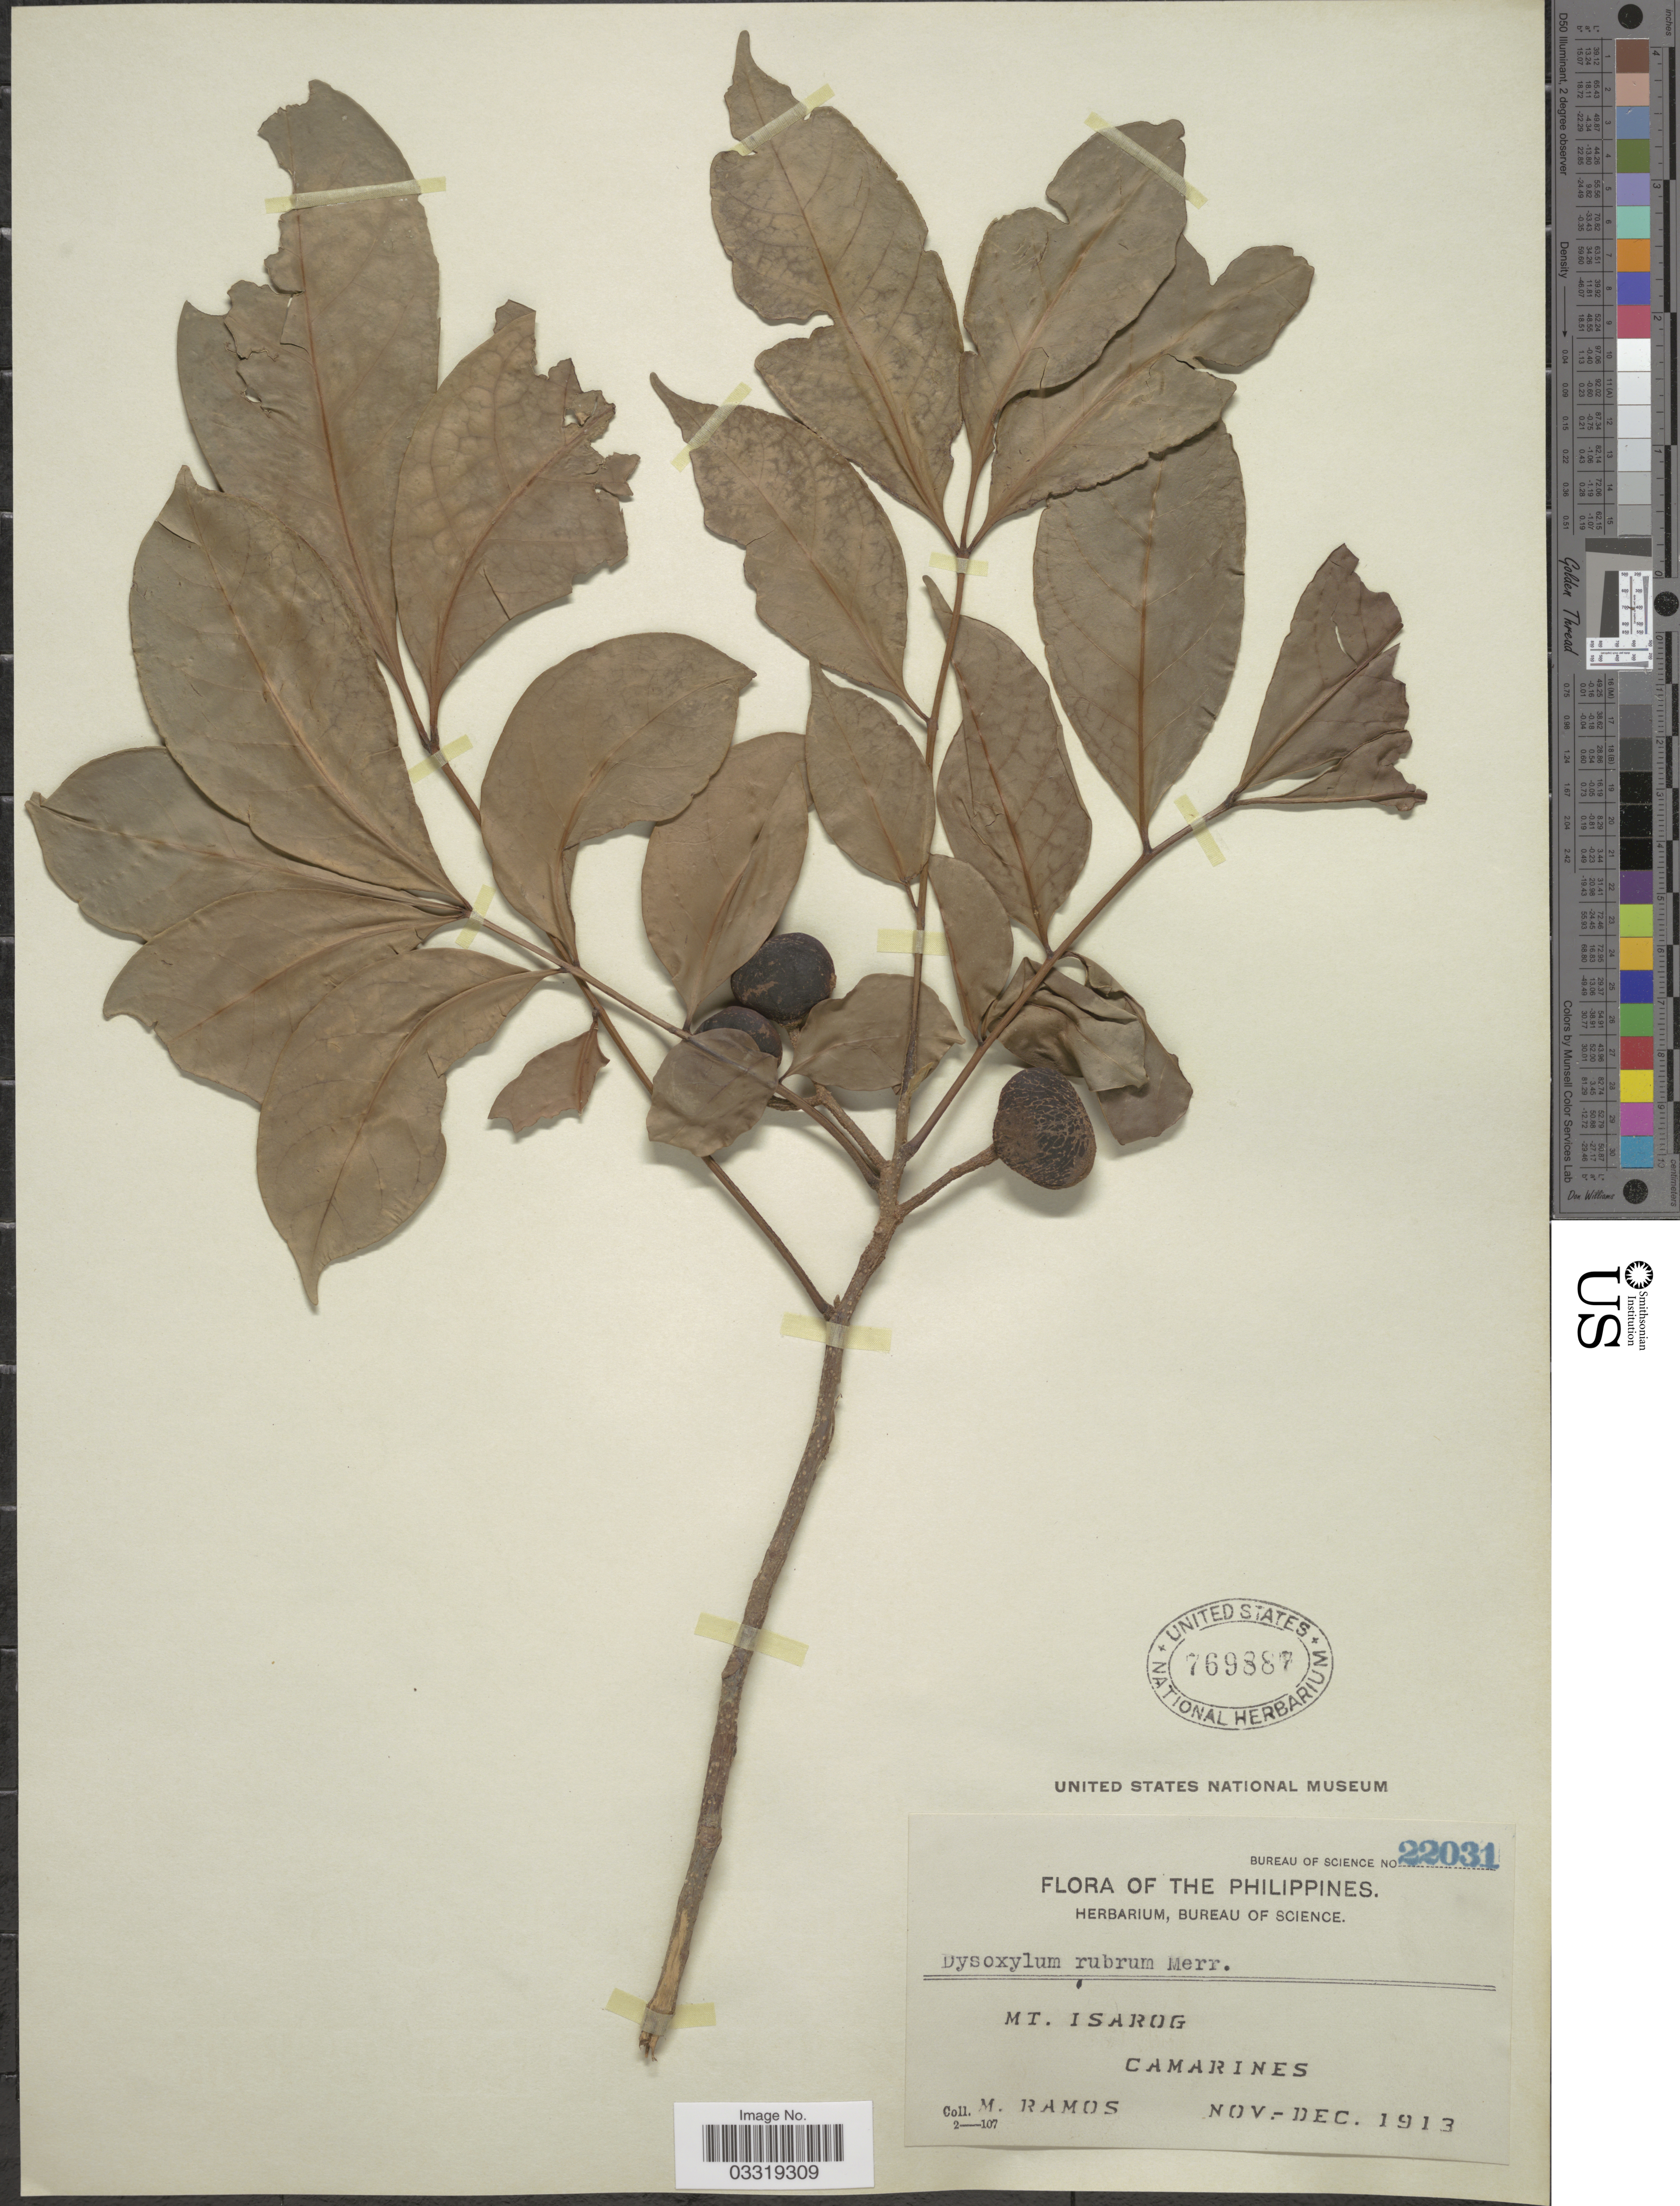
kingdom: Plantae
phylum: Tracheophyta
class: Magnoliopsida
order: Sapindales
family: Meliaceae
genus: Goniocheton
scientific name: Goniocheton arborescens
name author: Blume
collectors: M. Ramos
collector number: Bureau of Science 22031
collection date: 1913-11/1913-12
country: Philippines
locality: Mt. Isarog, Camarines.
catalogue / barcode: US 769887